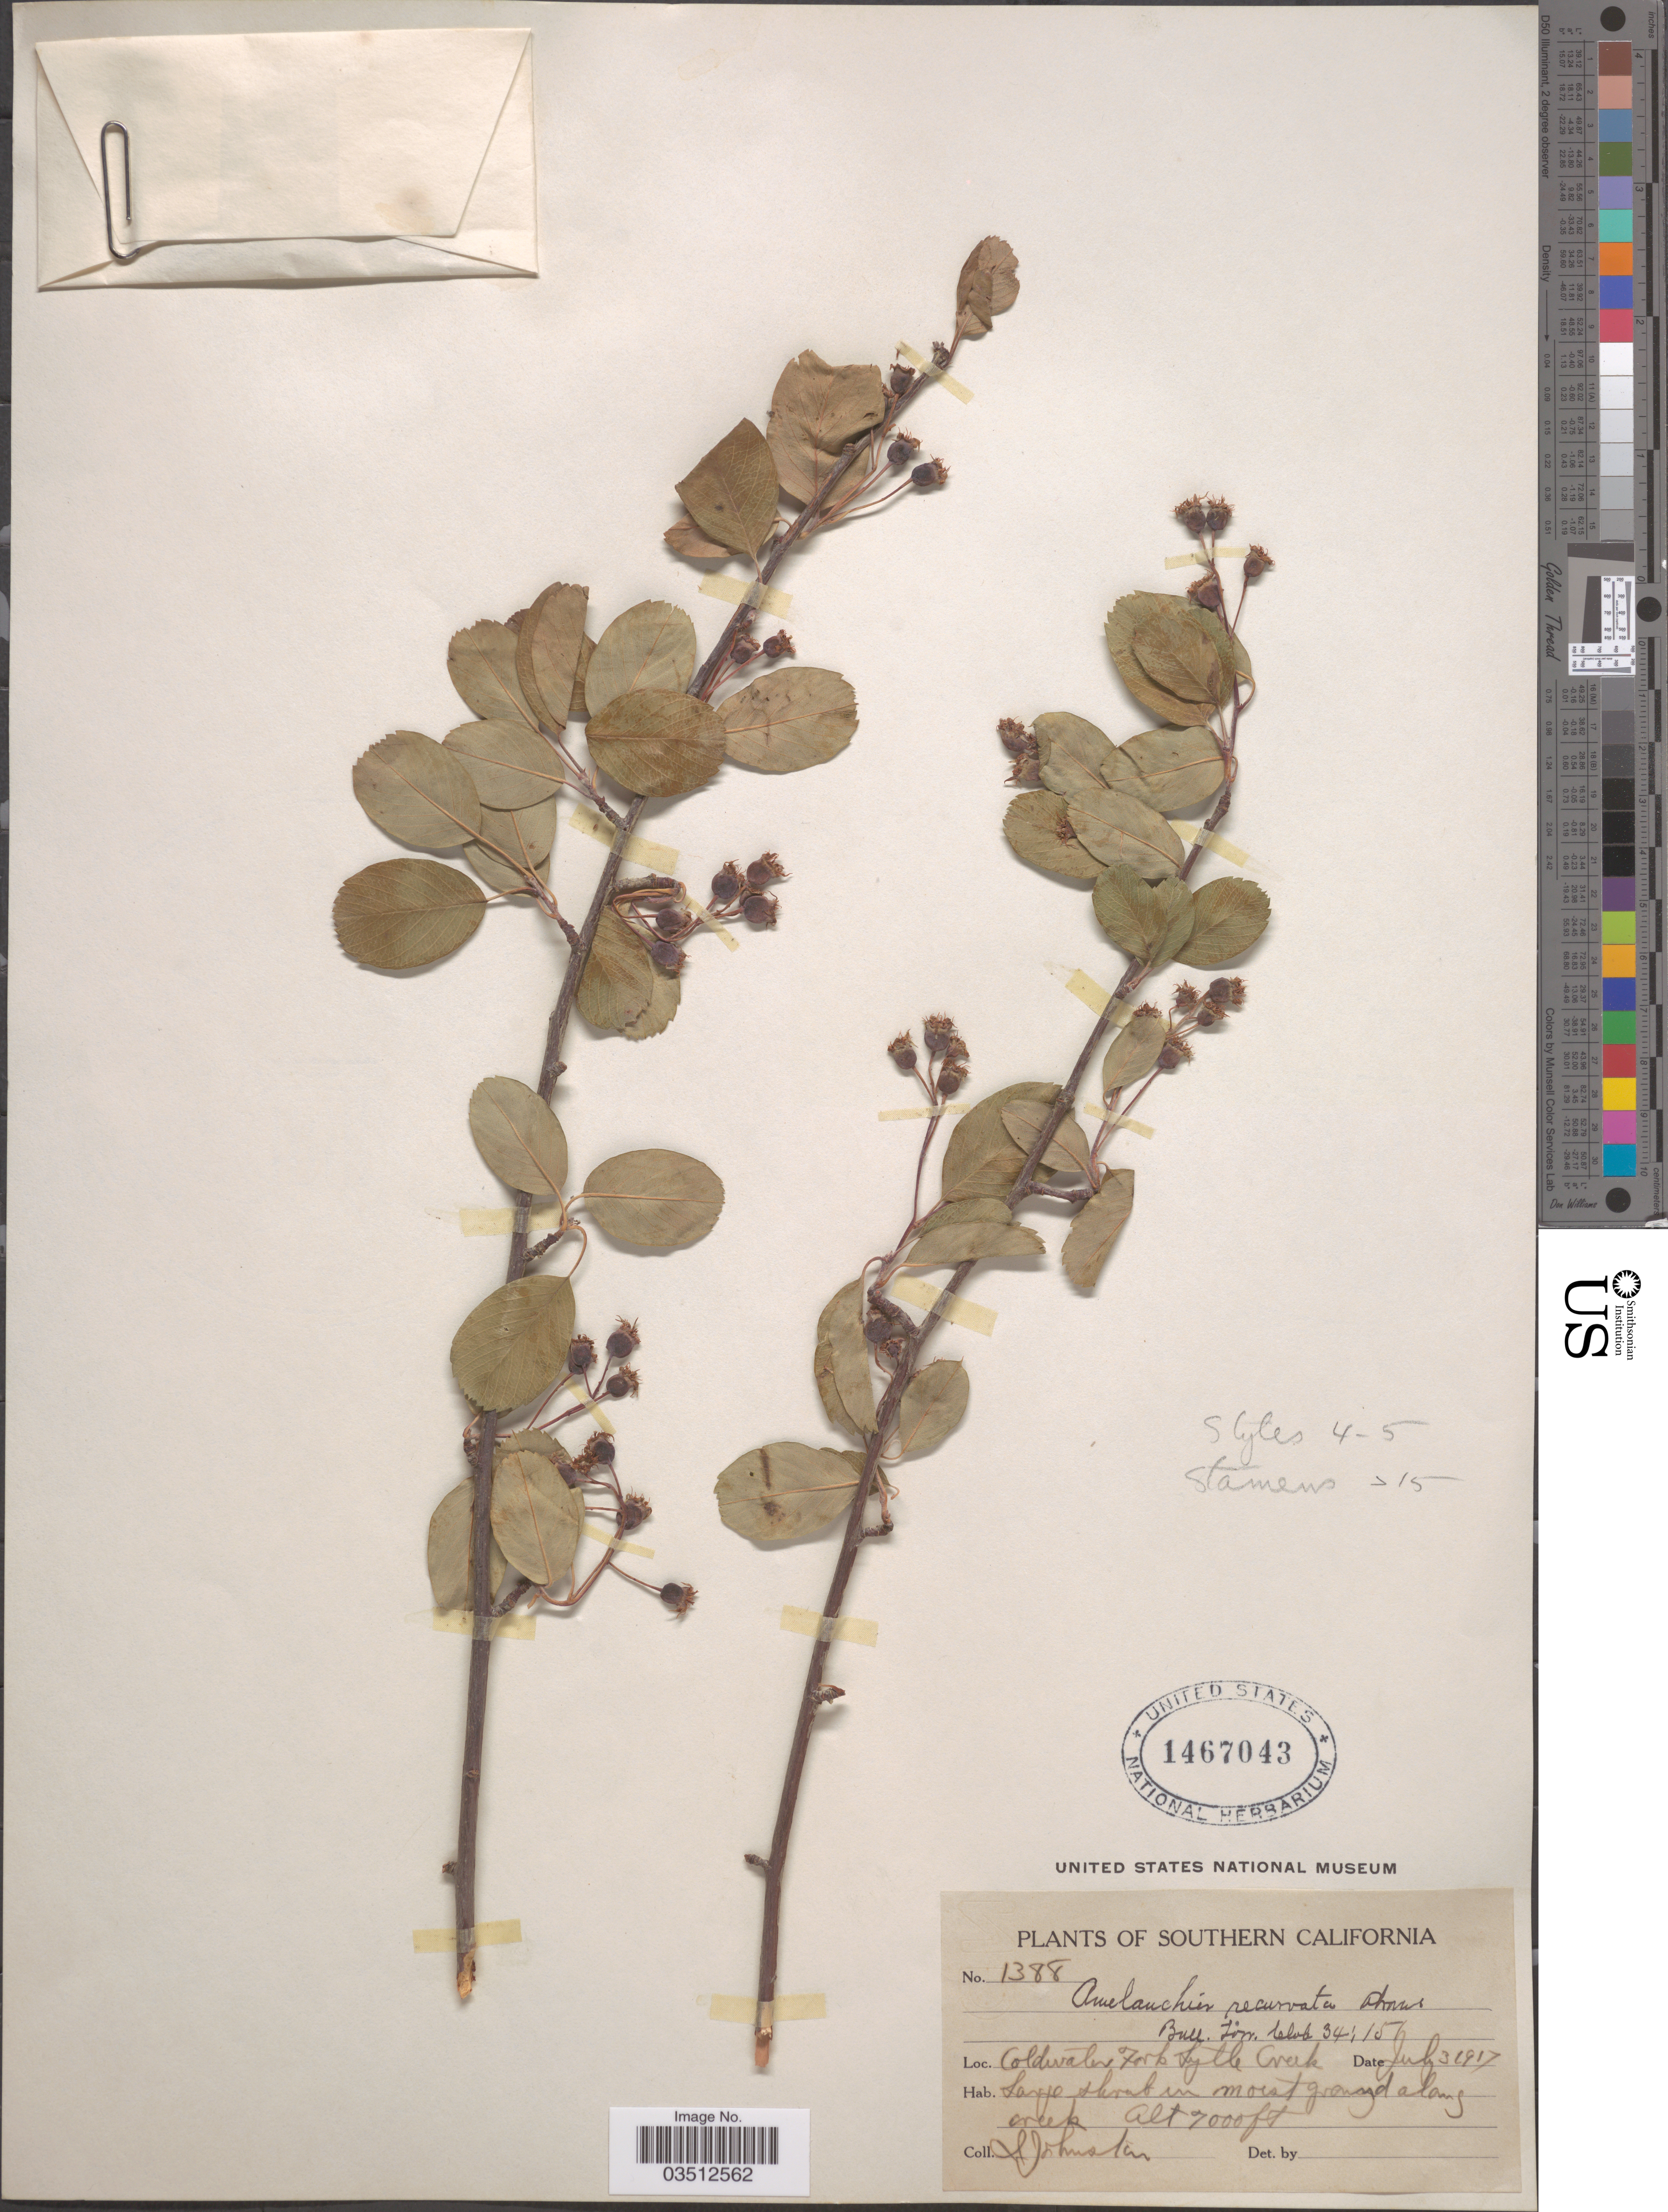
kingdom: Plantae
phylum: Tracheophyta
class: Magnoliopsida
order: Rosales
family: Rosaceae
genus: Amelanchier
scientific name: Amelanchier recurvata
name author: Abrams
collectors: A. H. Johnston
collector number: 1388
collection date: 1917-07-03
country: United States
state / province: California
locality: Southern California. Cold water Fork, Lytle Creek.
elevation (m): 2134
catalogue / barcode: US 1467043